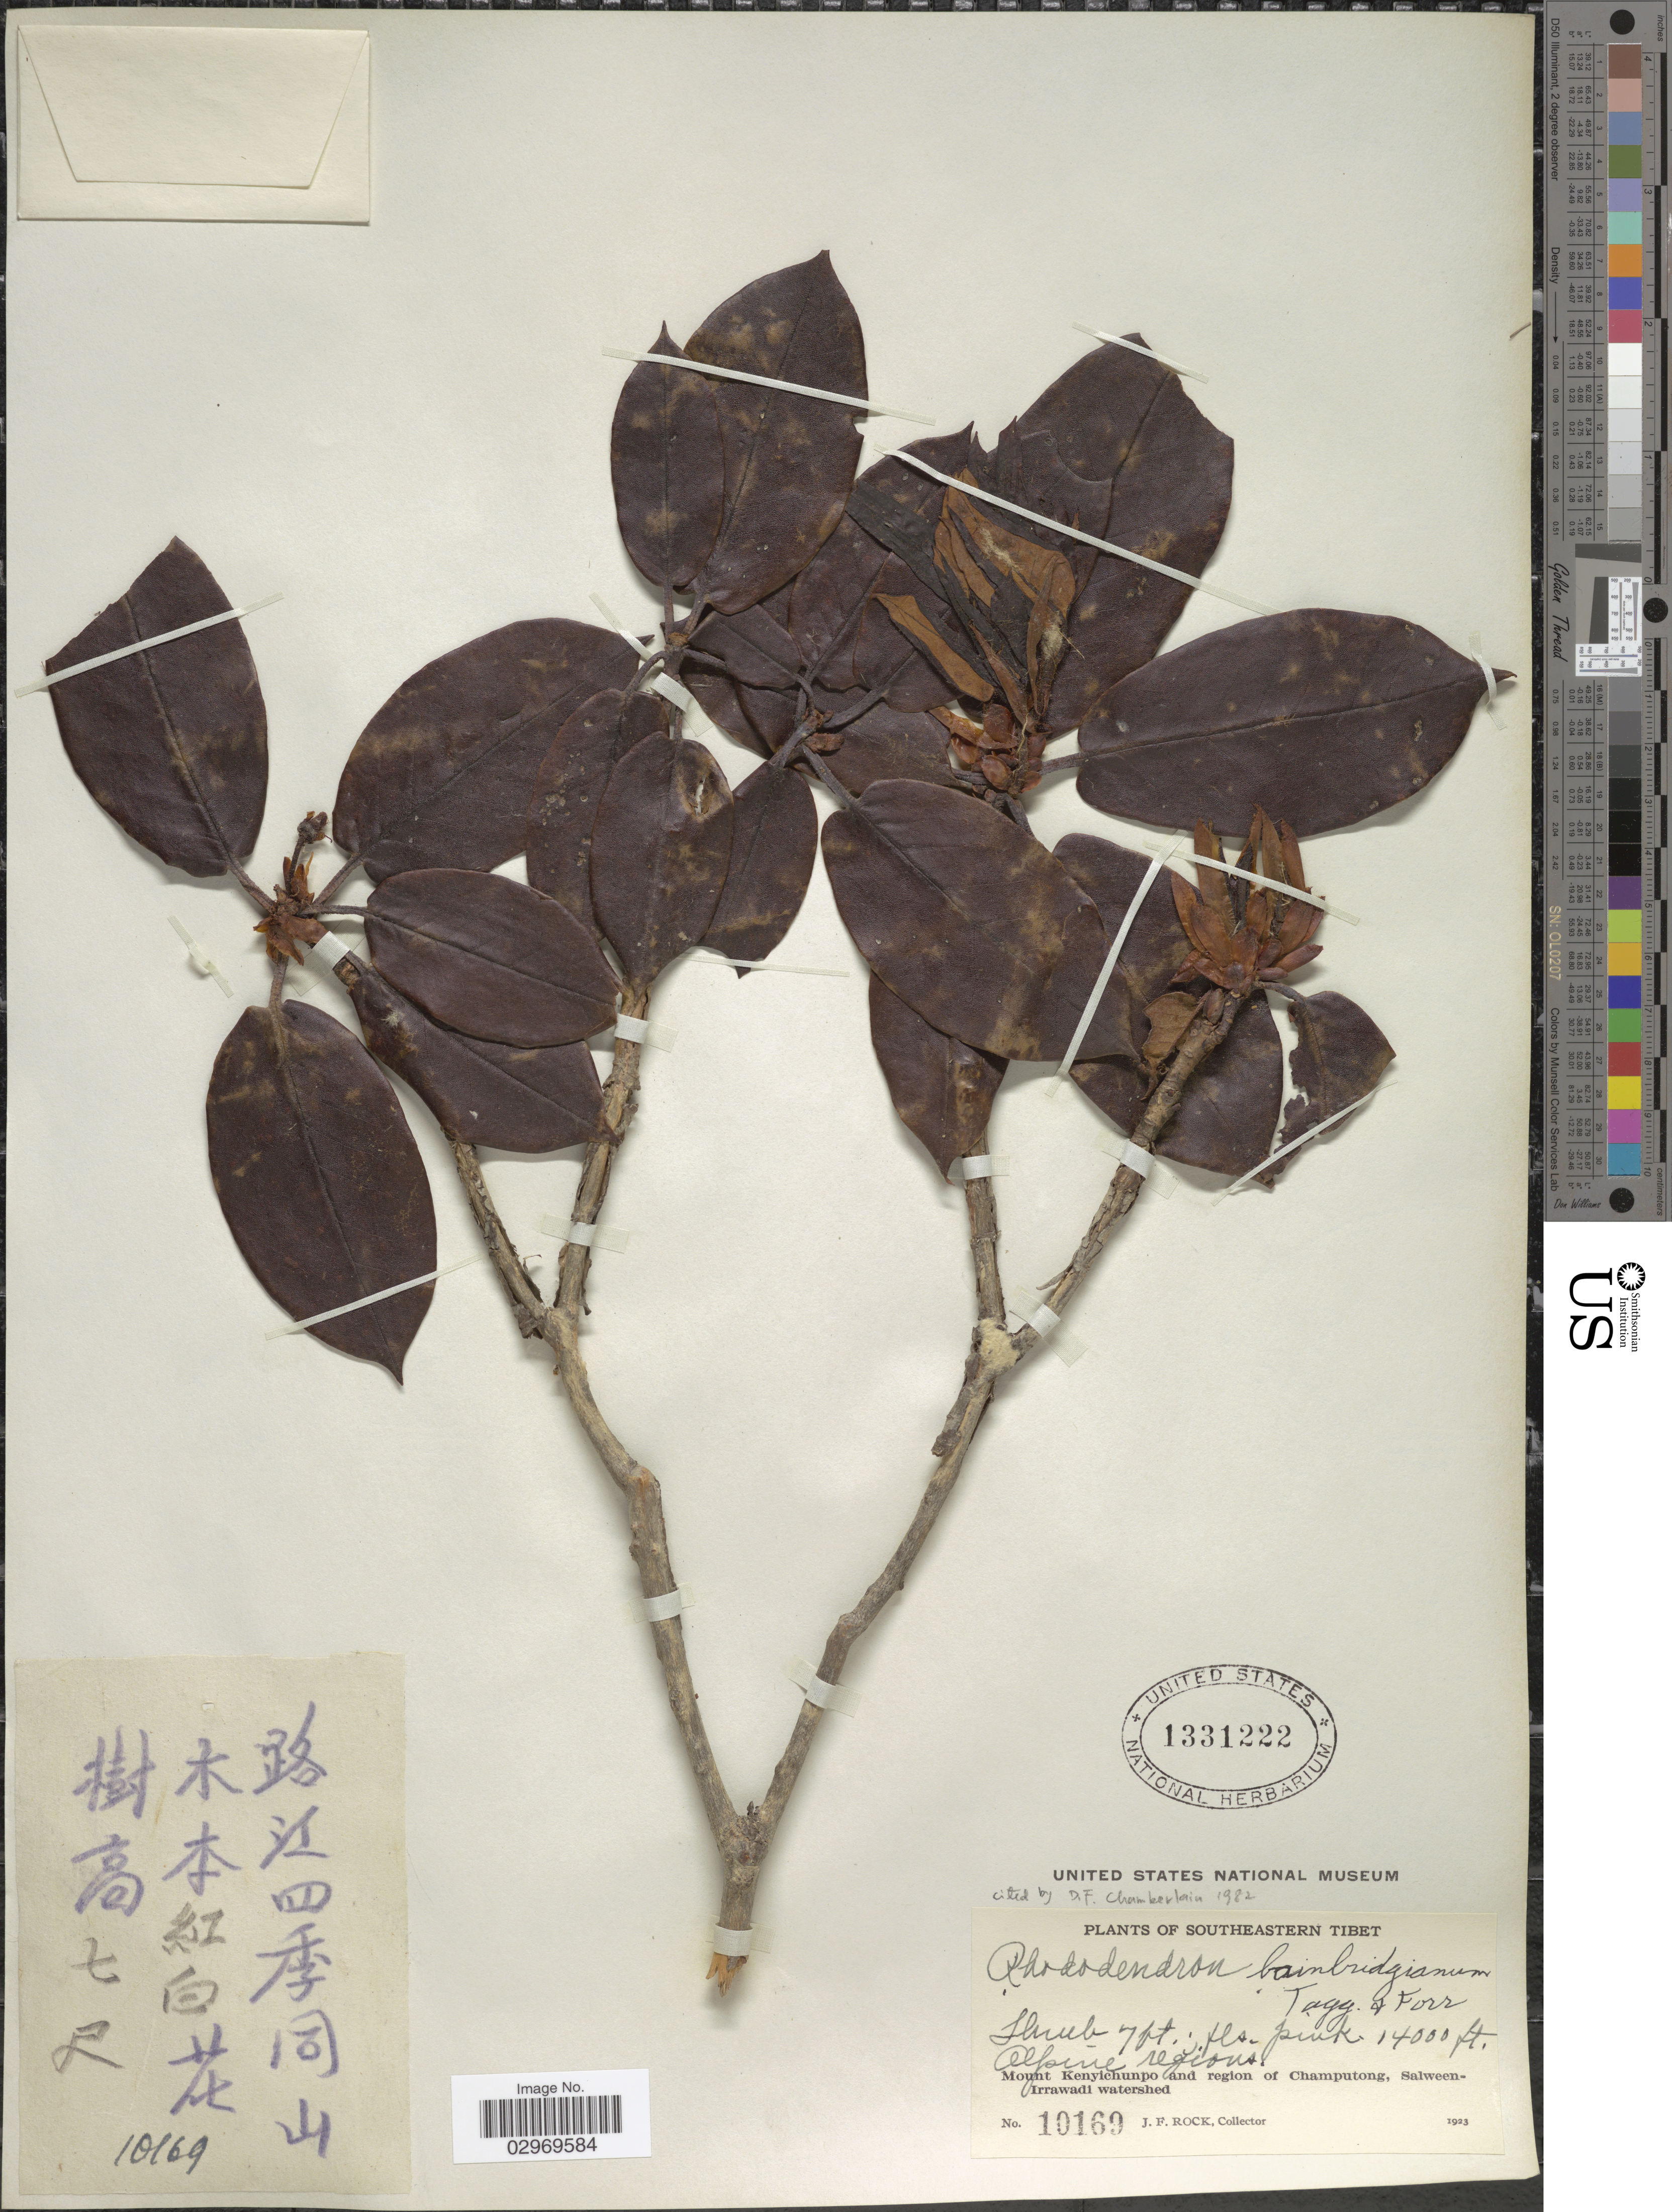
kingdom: Plantae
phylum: Tracheophyta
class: Magnoliopsida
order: Ericales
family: Ericaceae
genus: Rhododendron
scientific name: Rhododendron bainbridgeanum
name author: Tagg & Forrest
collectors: J. Rock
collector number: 10169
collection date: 1923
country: China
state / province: Xizang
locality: Southeastern Tibet, Mount Kenyichunpo and region of Champutong, Salween-Irrawadi watershed.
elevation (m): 4267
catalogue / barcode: US 1331222